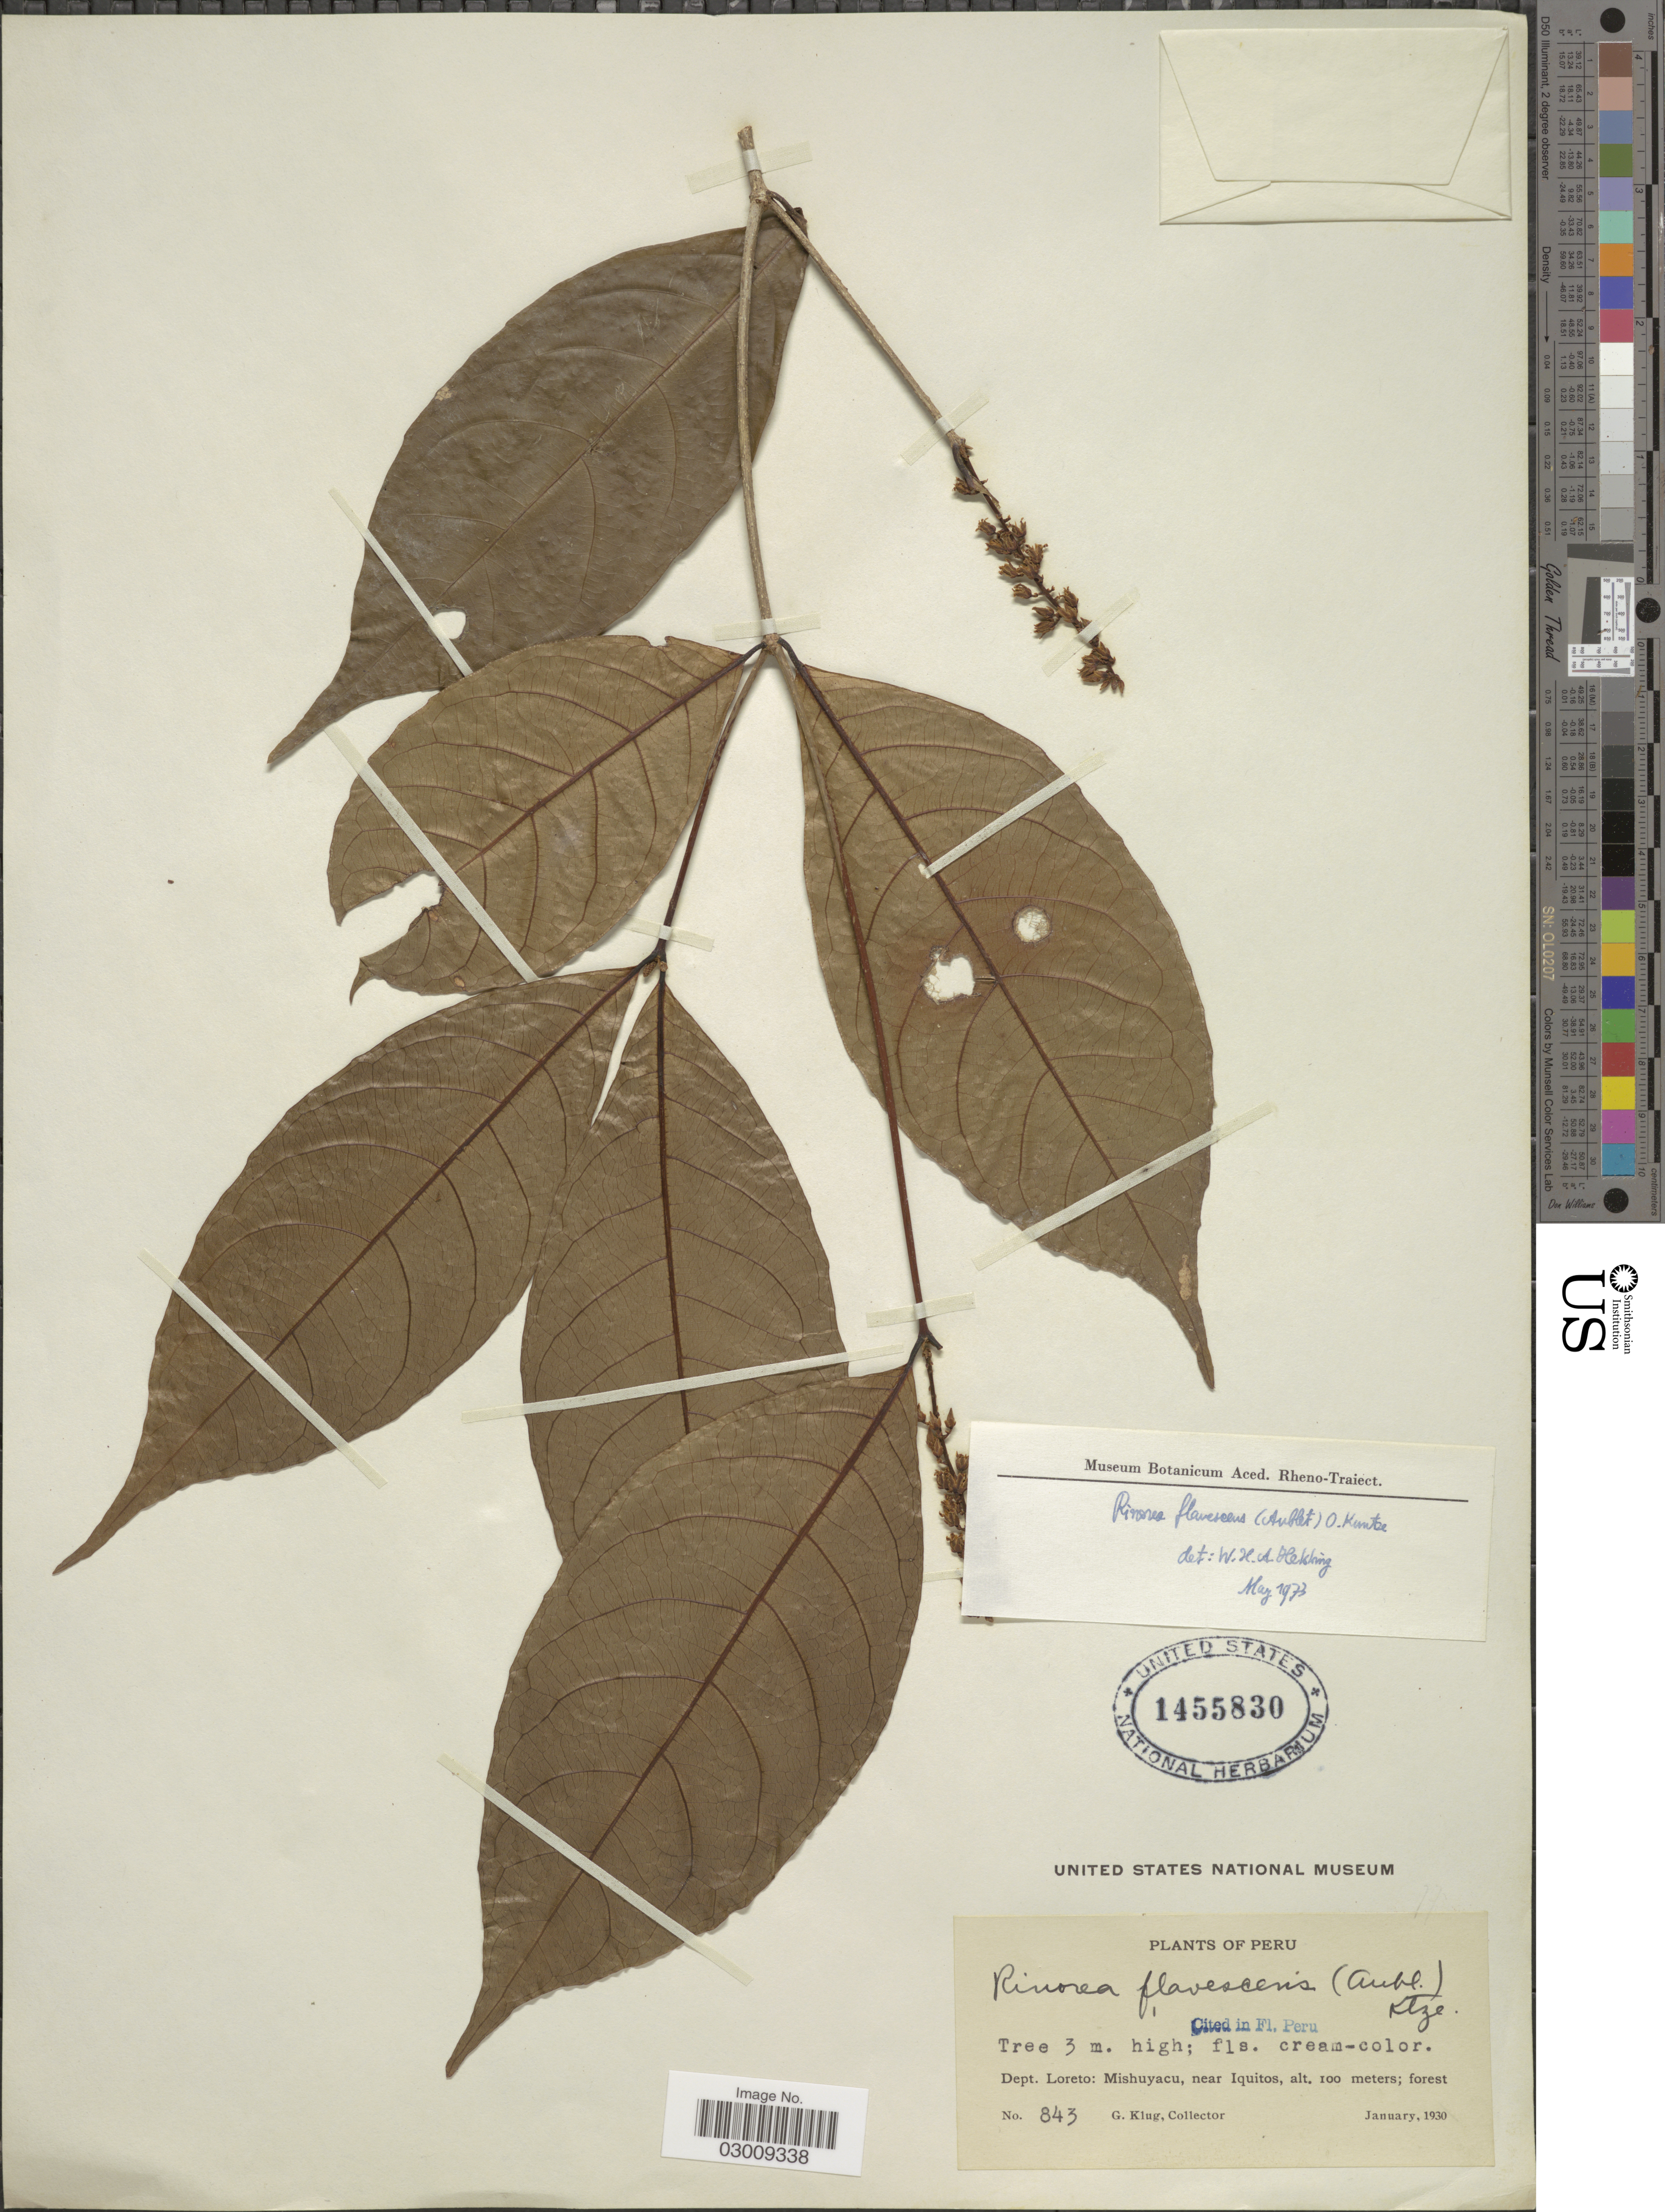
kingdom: Plantae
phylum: Tracheophyta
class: Magnoliopsida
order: Malpighiales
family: Violaceae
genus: Rinorea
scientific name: Rinorea flavescens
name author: (Aubl.) Kuntze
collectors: G. Klug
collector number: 843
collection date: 1930-01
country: Peru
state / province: Loreto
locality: Dept. Loreto: Mishuyacu, near Iquitos.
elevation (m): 100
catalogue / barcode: US 1455830